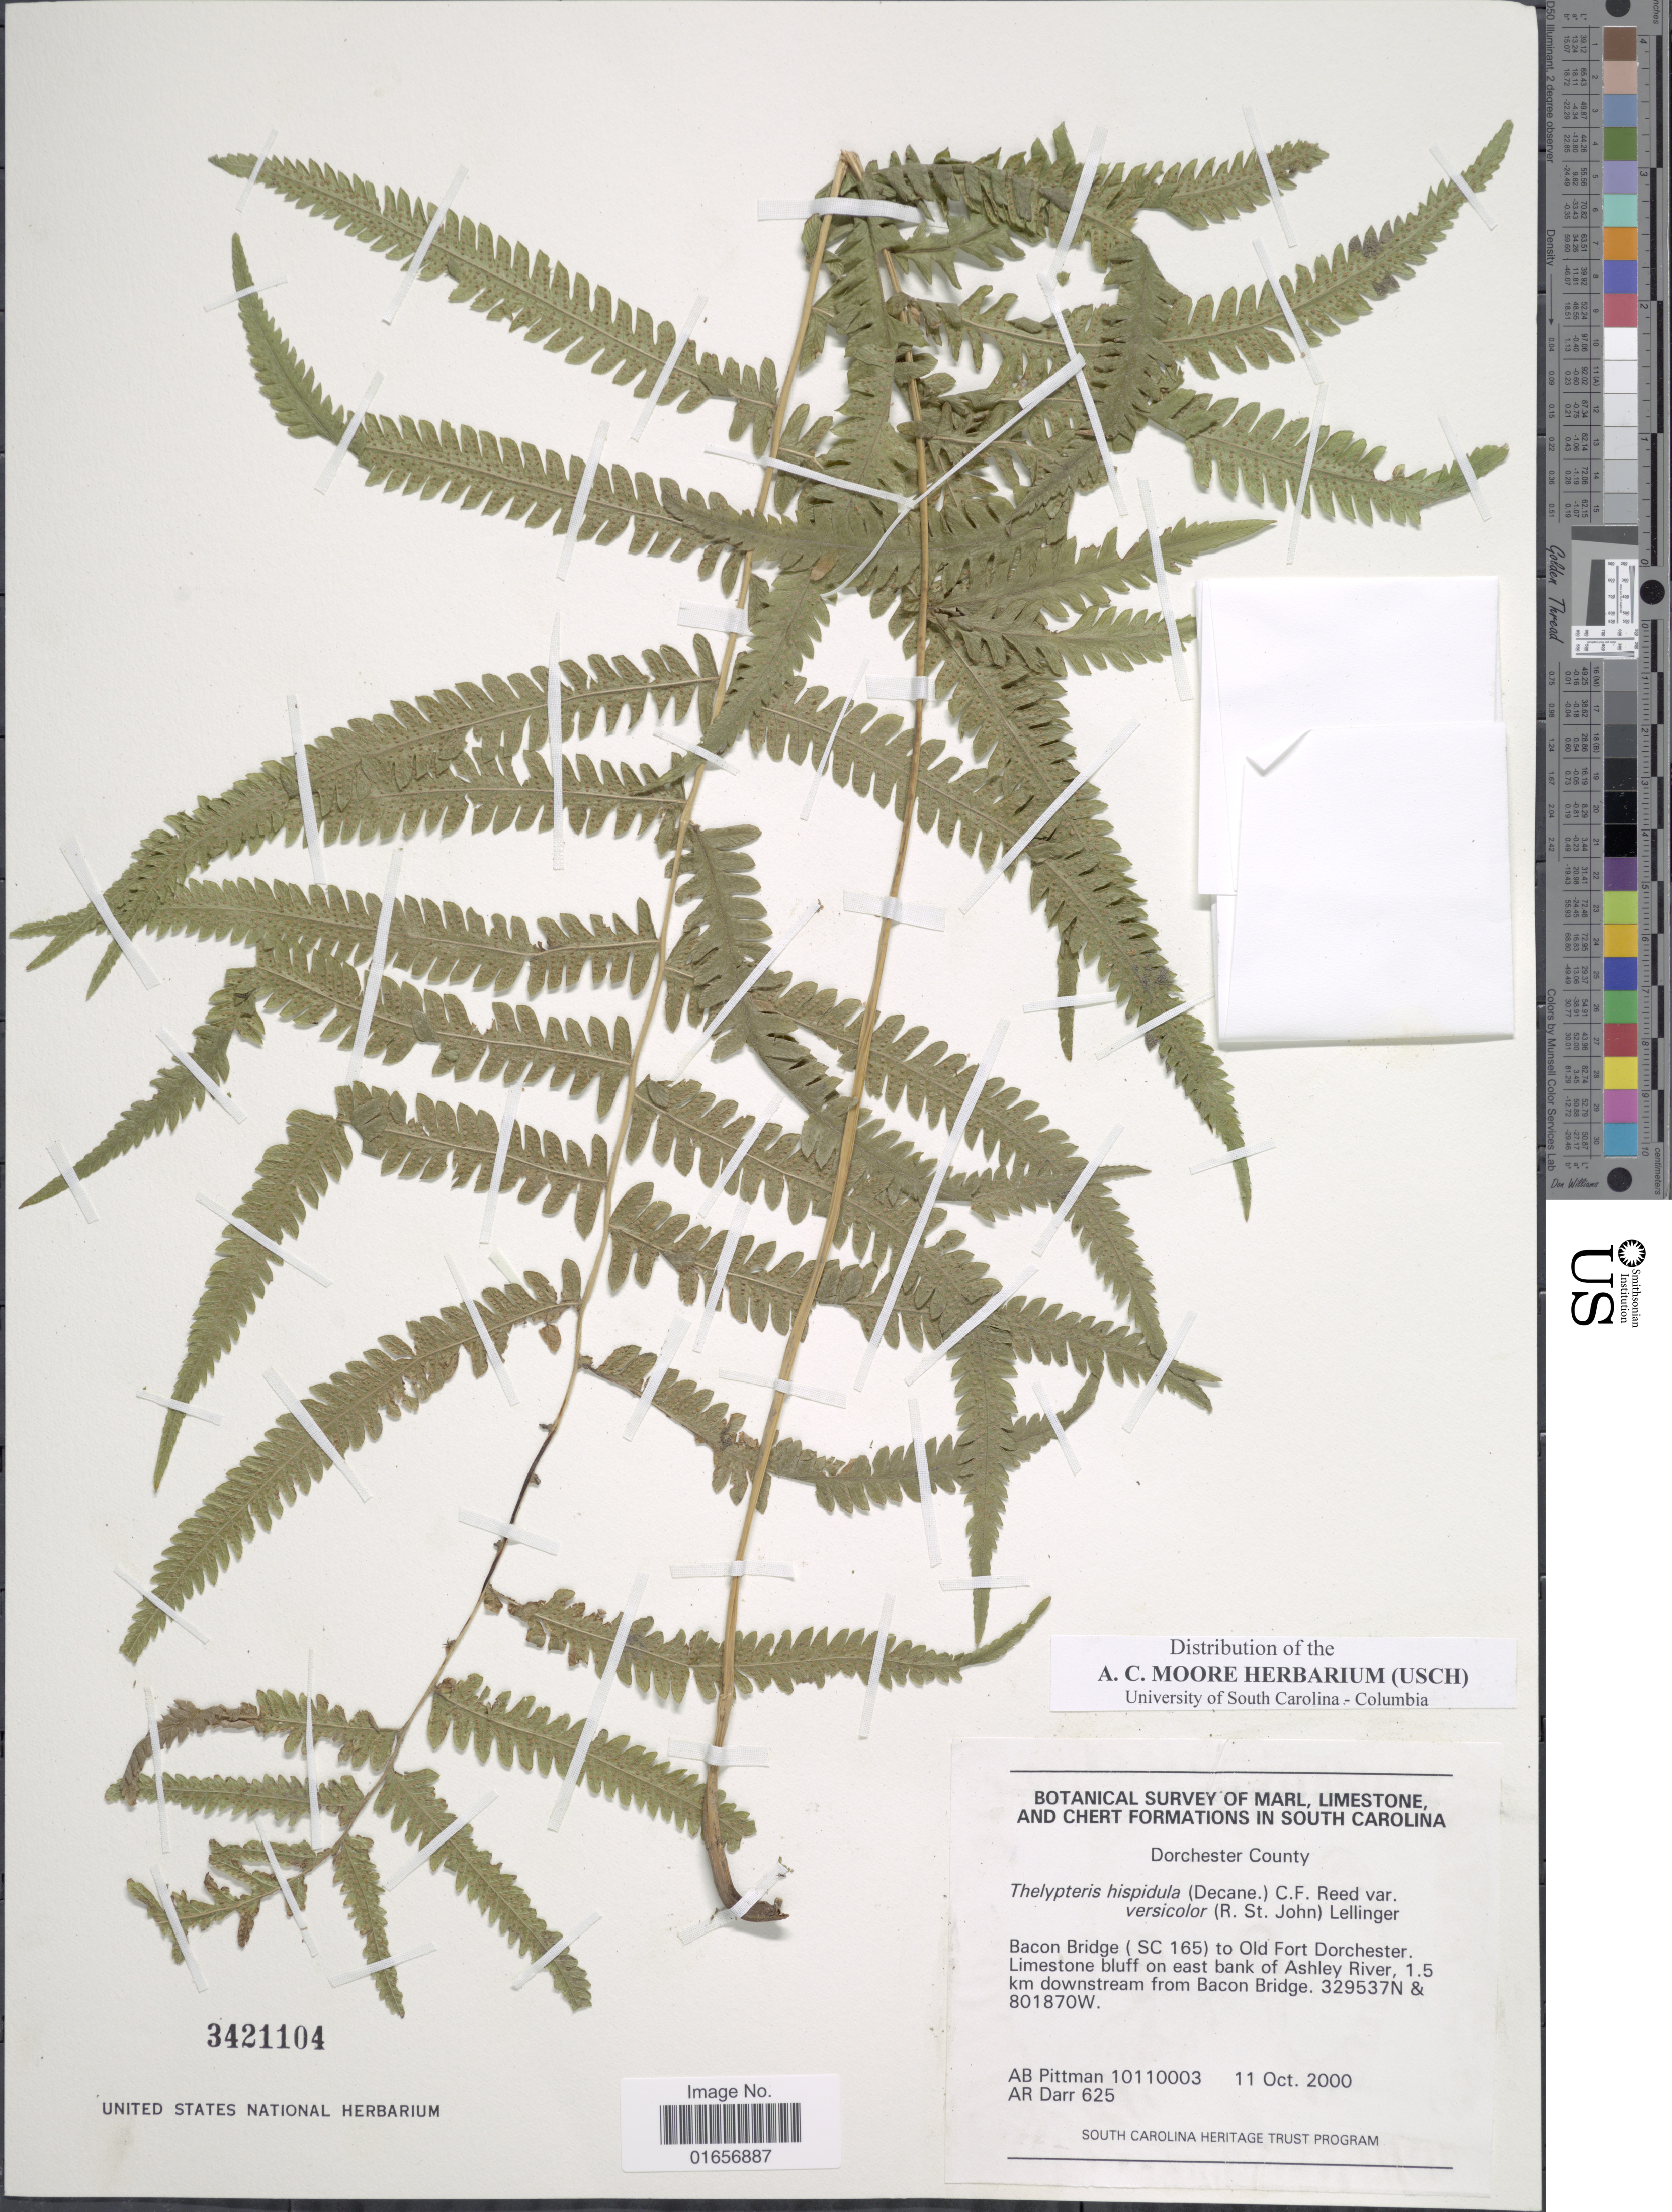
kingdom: Plantae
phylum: Tracheophyta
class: Polypodiopsida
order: Polypodiales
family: Thelypteridaceae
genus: Christella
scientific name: Christella hispidula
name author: (Decne.) Holttum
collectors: A. B. Pittman & A. Darr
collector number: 10110003 / 625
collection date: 2000-10-11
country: United States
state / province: South Carolina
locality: Dorchester County, Bacon Bridge (SC 165) to Old Fort Dorchester, Limestone bluff on east bank of Ashley River, 1.5 km downstream from Bacon Bridge.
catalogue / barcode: US 3421104